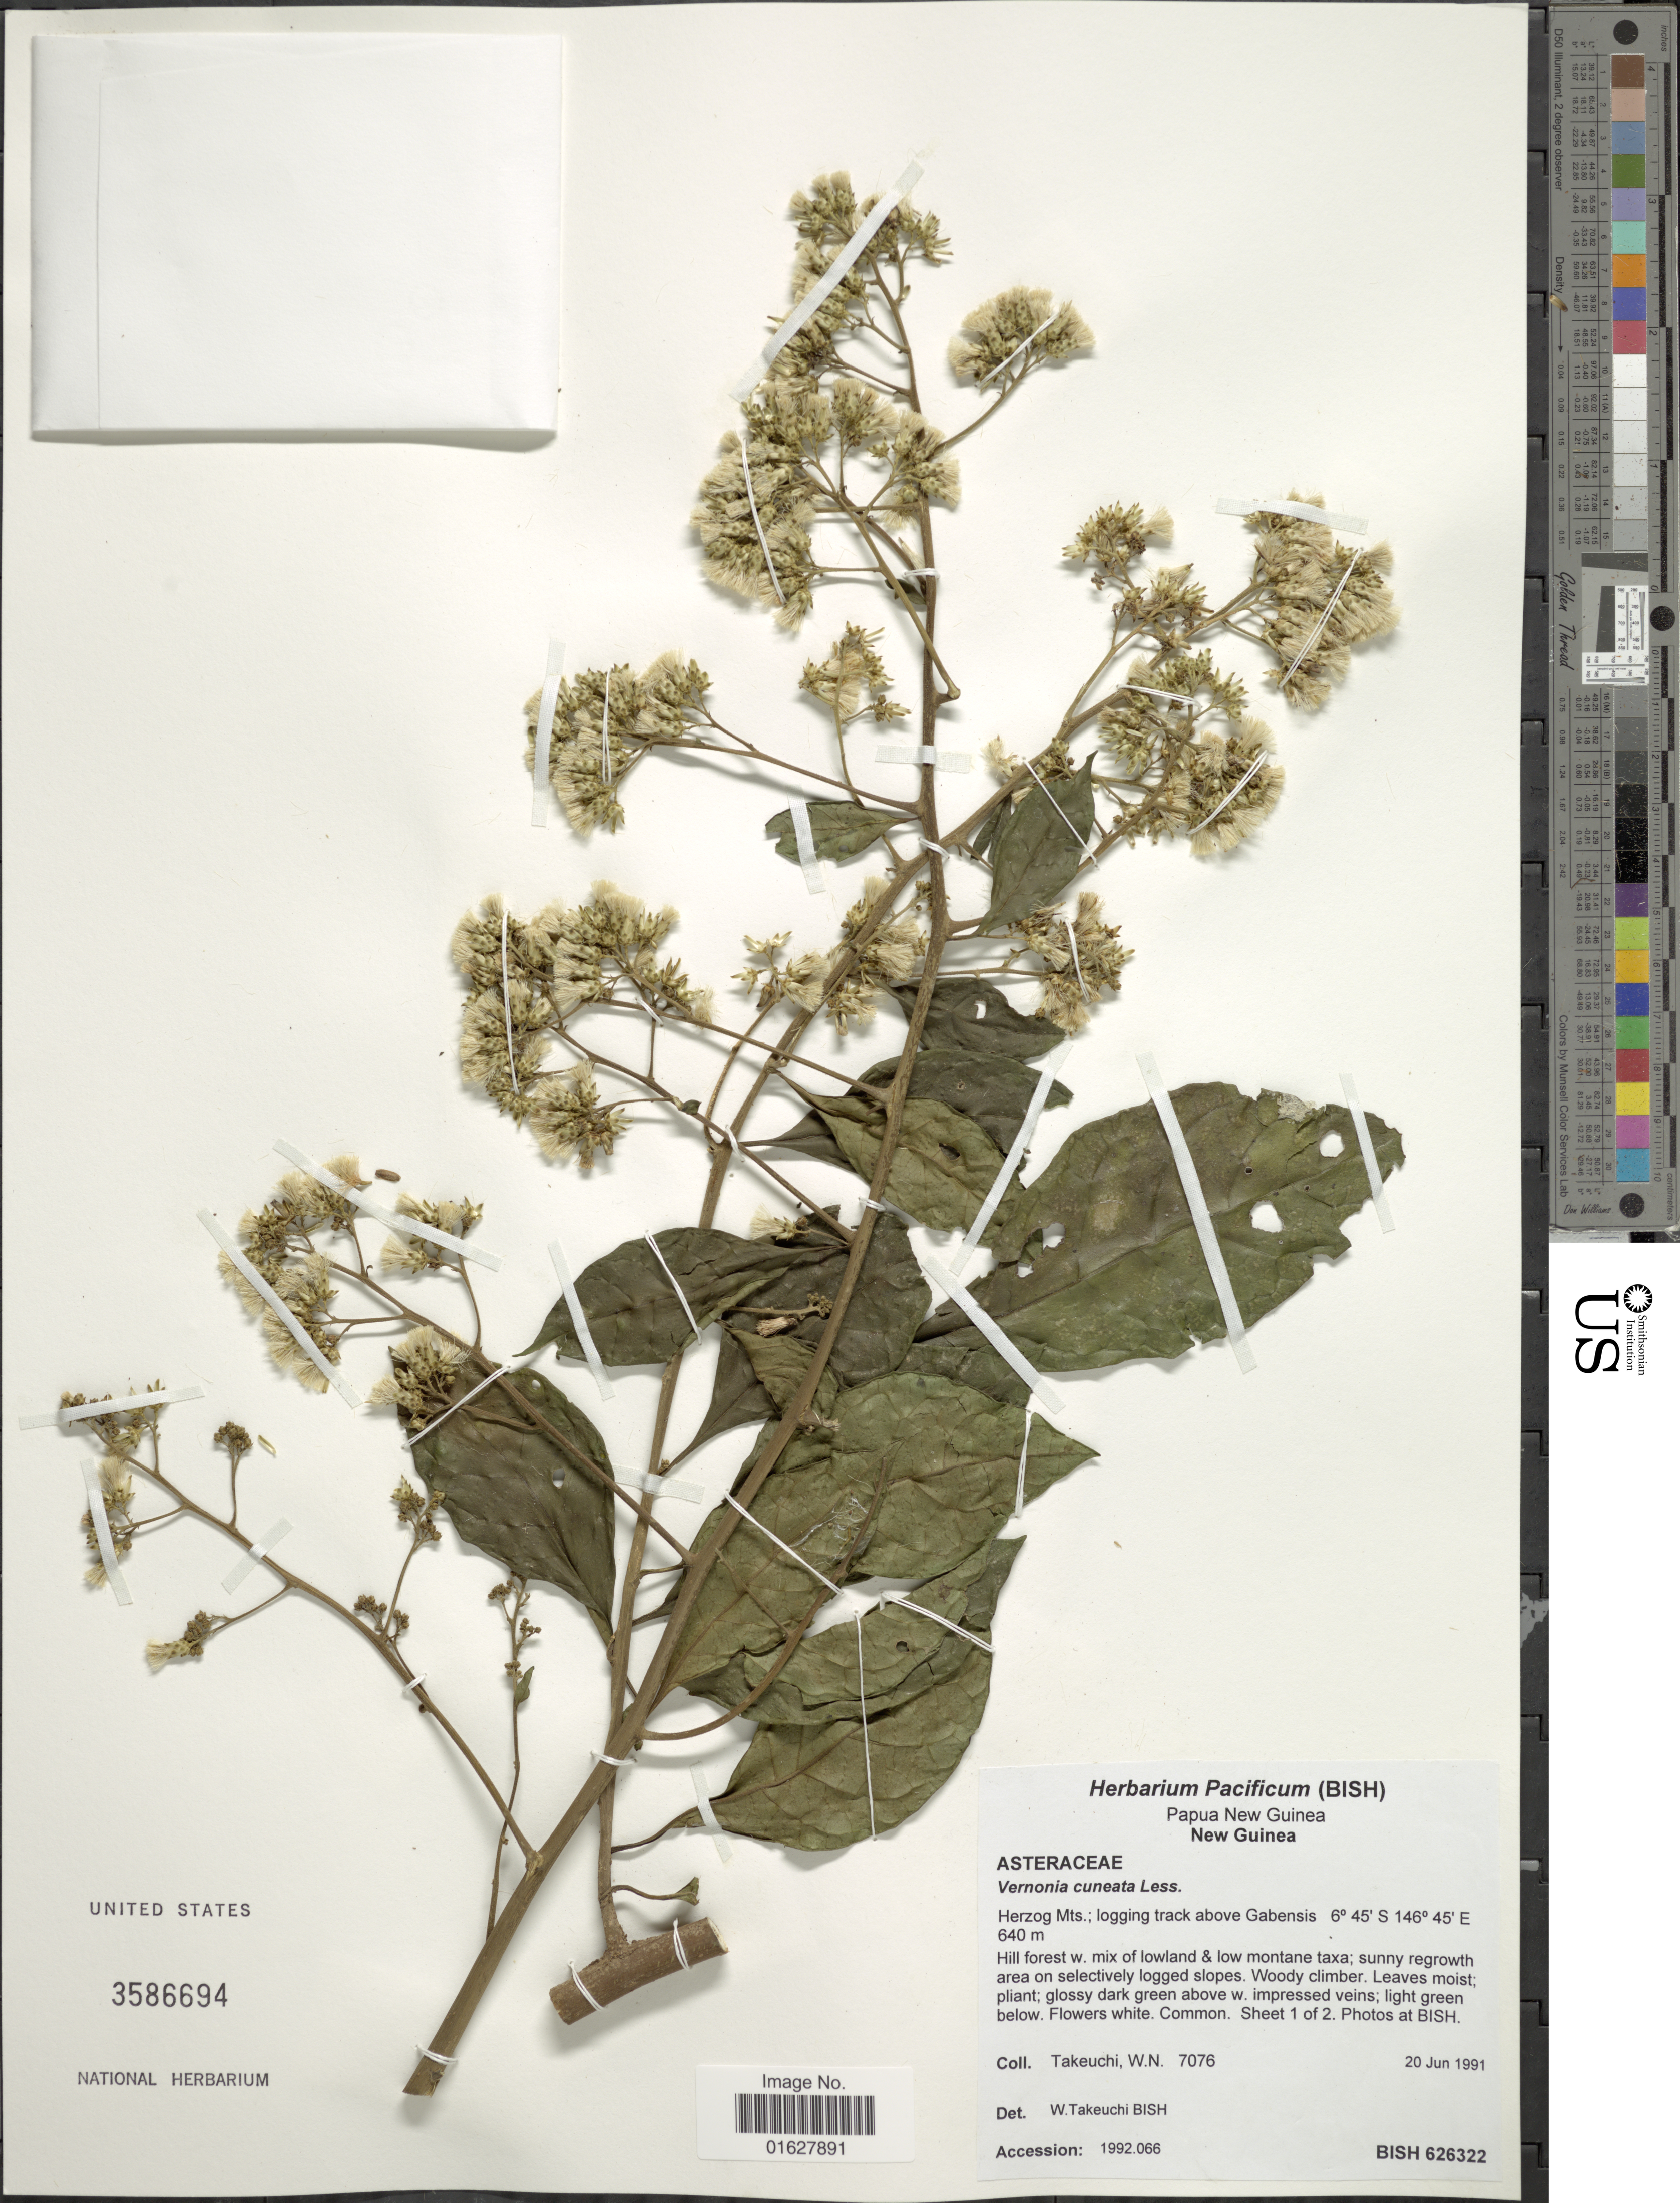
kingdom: Plantae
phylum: Tracheophyta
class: Magnoliopsida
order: Asterales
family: Asteraceae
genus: Decaneuropsis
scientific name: Decaneuropsis obovata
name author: (Gaudich.) H. Rob. & Skvarla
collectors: W. Takeuchi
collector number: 7076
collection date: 1991-06-20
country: Papua New Guinea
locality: Papua New Guinea. New Guinea. Herzog Mts.; logging trach above Gabensis. sunny regrowth area on selectively logged slopes.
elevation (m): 640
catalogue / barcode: US 3586694